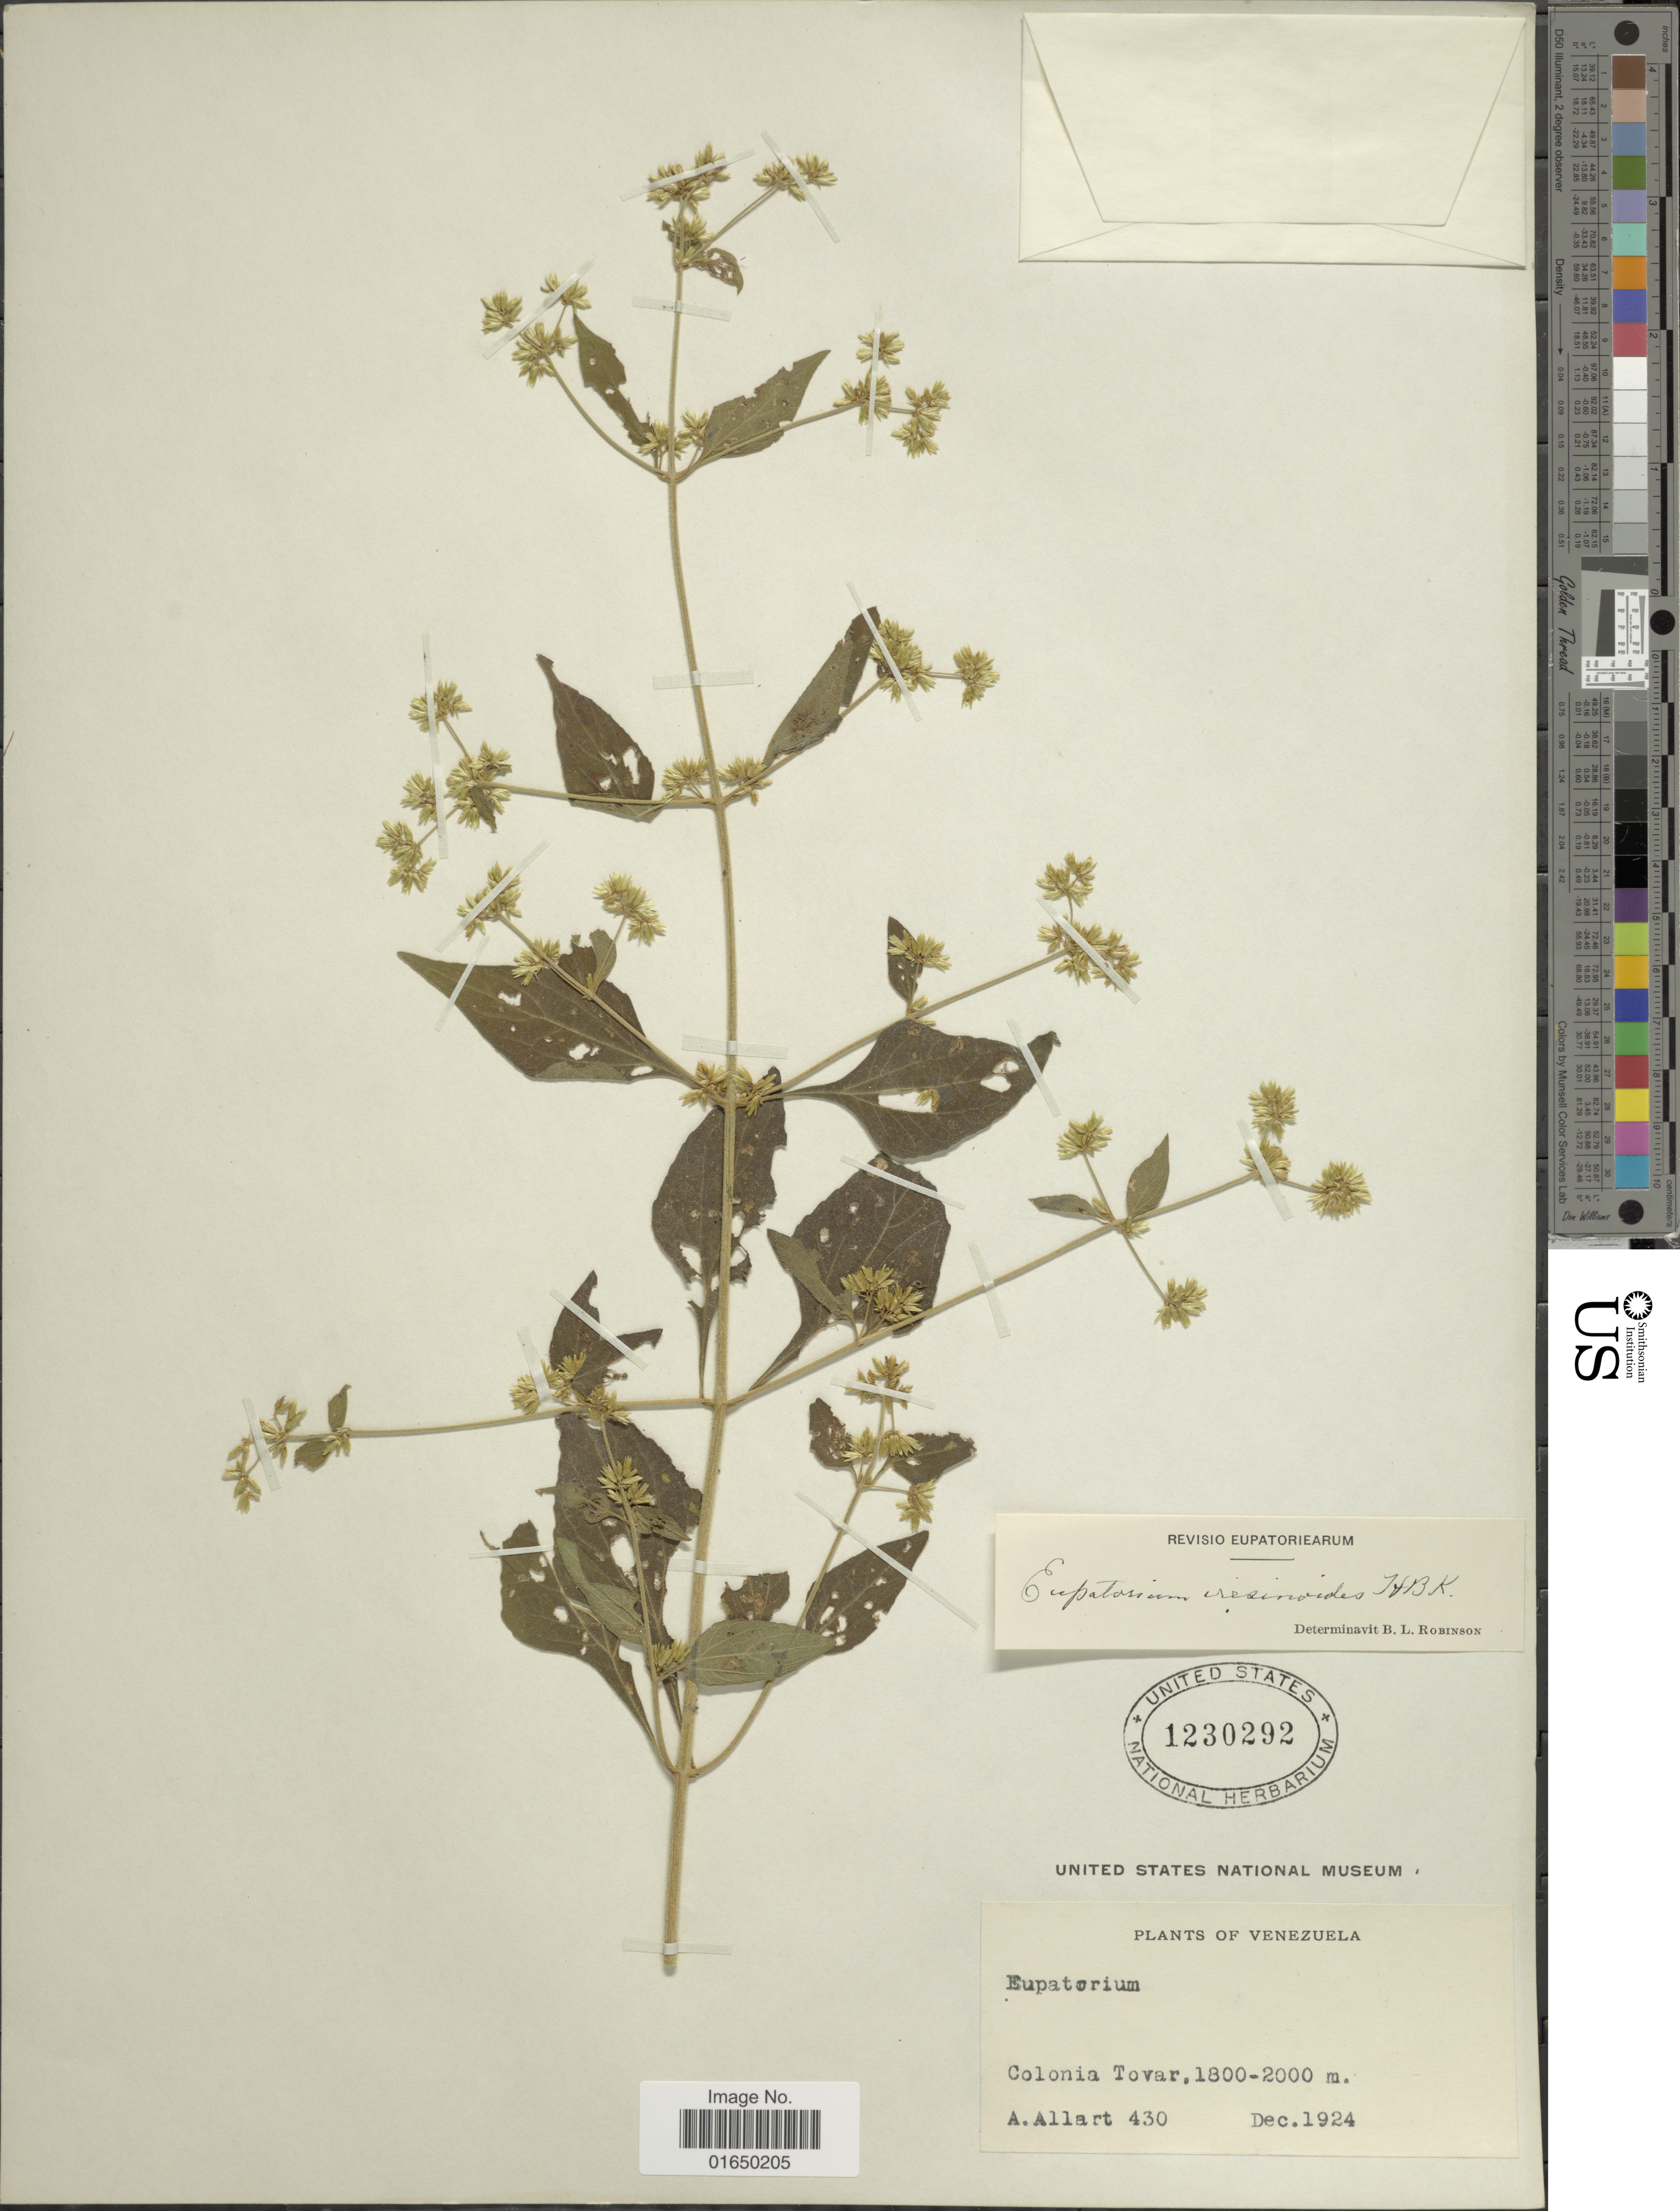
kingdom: Plantae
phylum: Tracheophyta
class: Magnoliopsida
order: Asterales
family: Asteraceae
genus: Condylidium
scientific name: Condylidium iresinoides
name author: (Kunth) R.M. King & H. Rob.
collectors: A. Allart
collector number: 430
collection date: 1924-12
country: Venezuela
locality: Colonia Tovar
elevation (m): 1800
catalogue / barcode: US 1230292